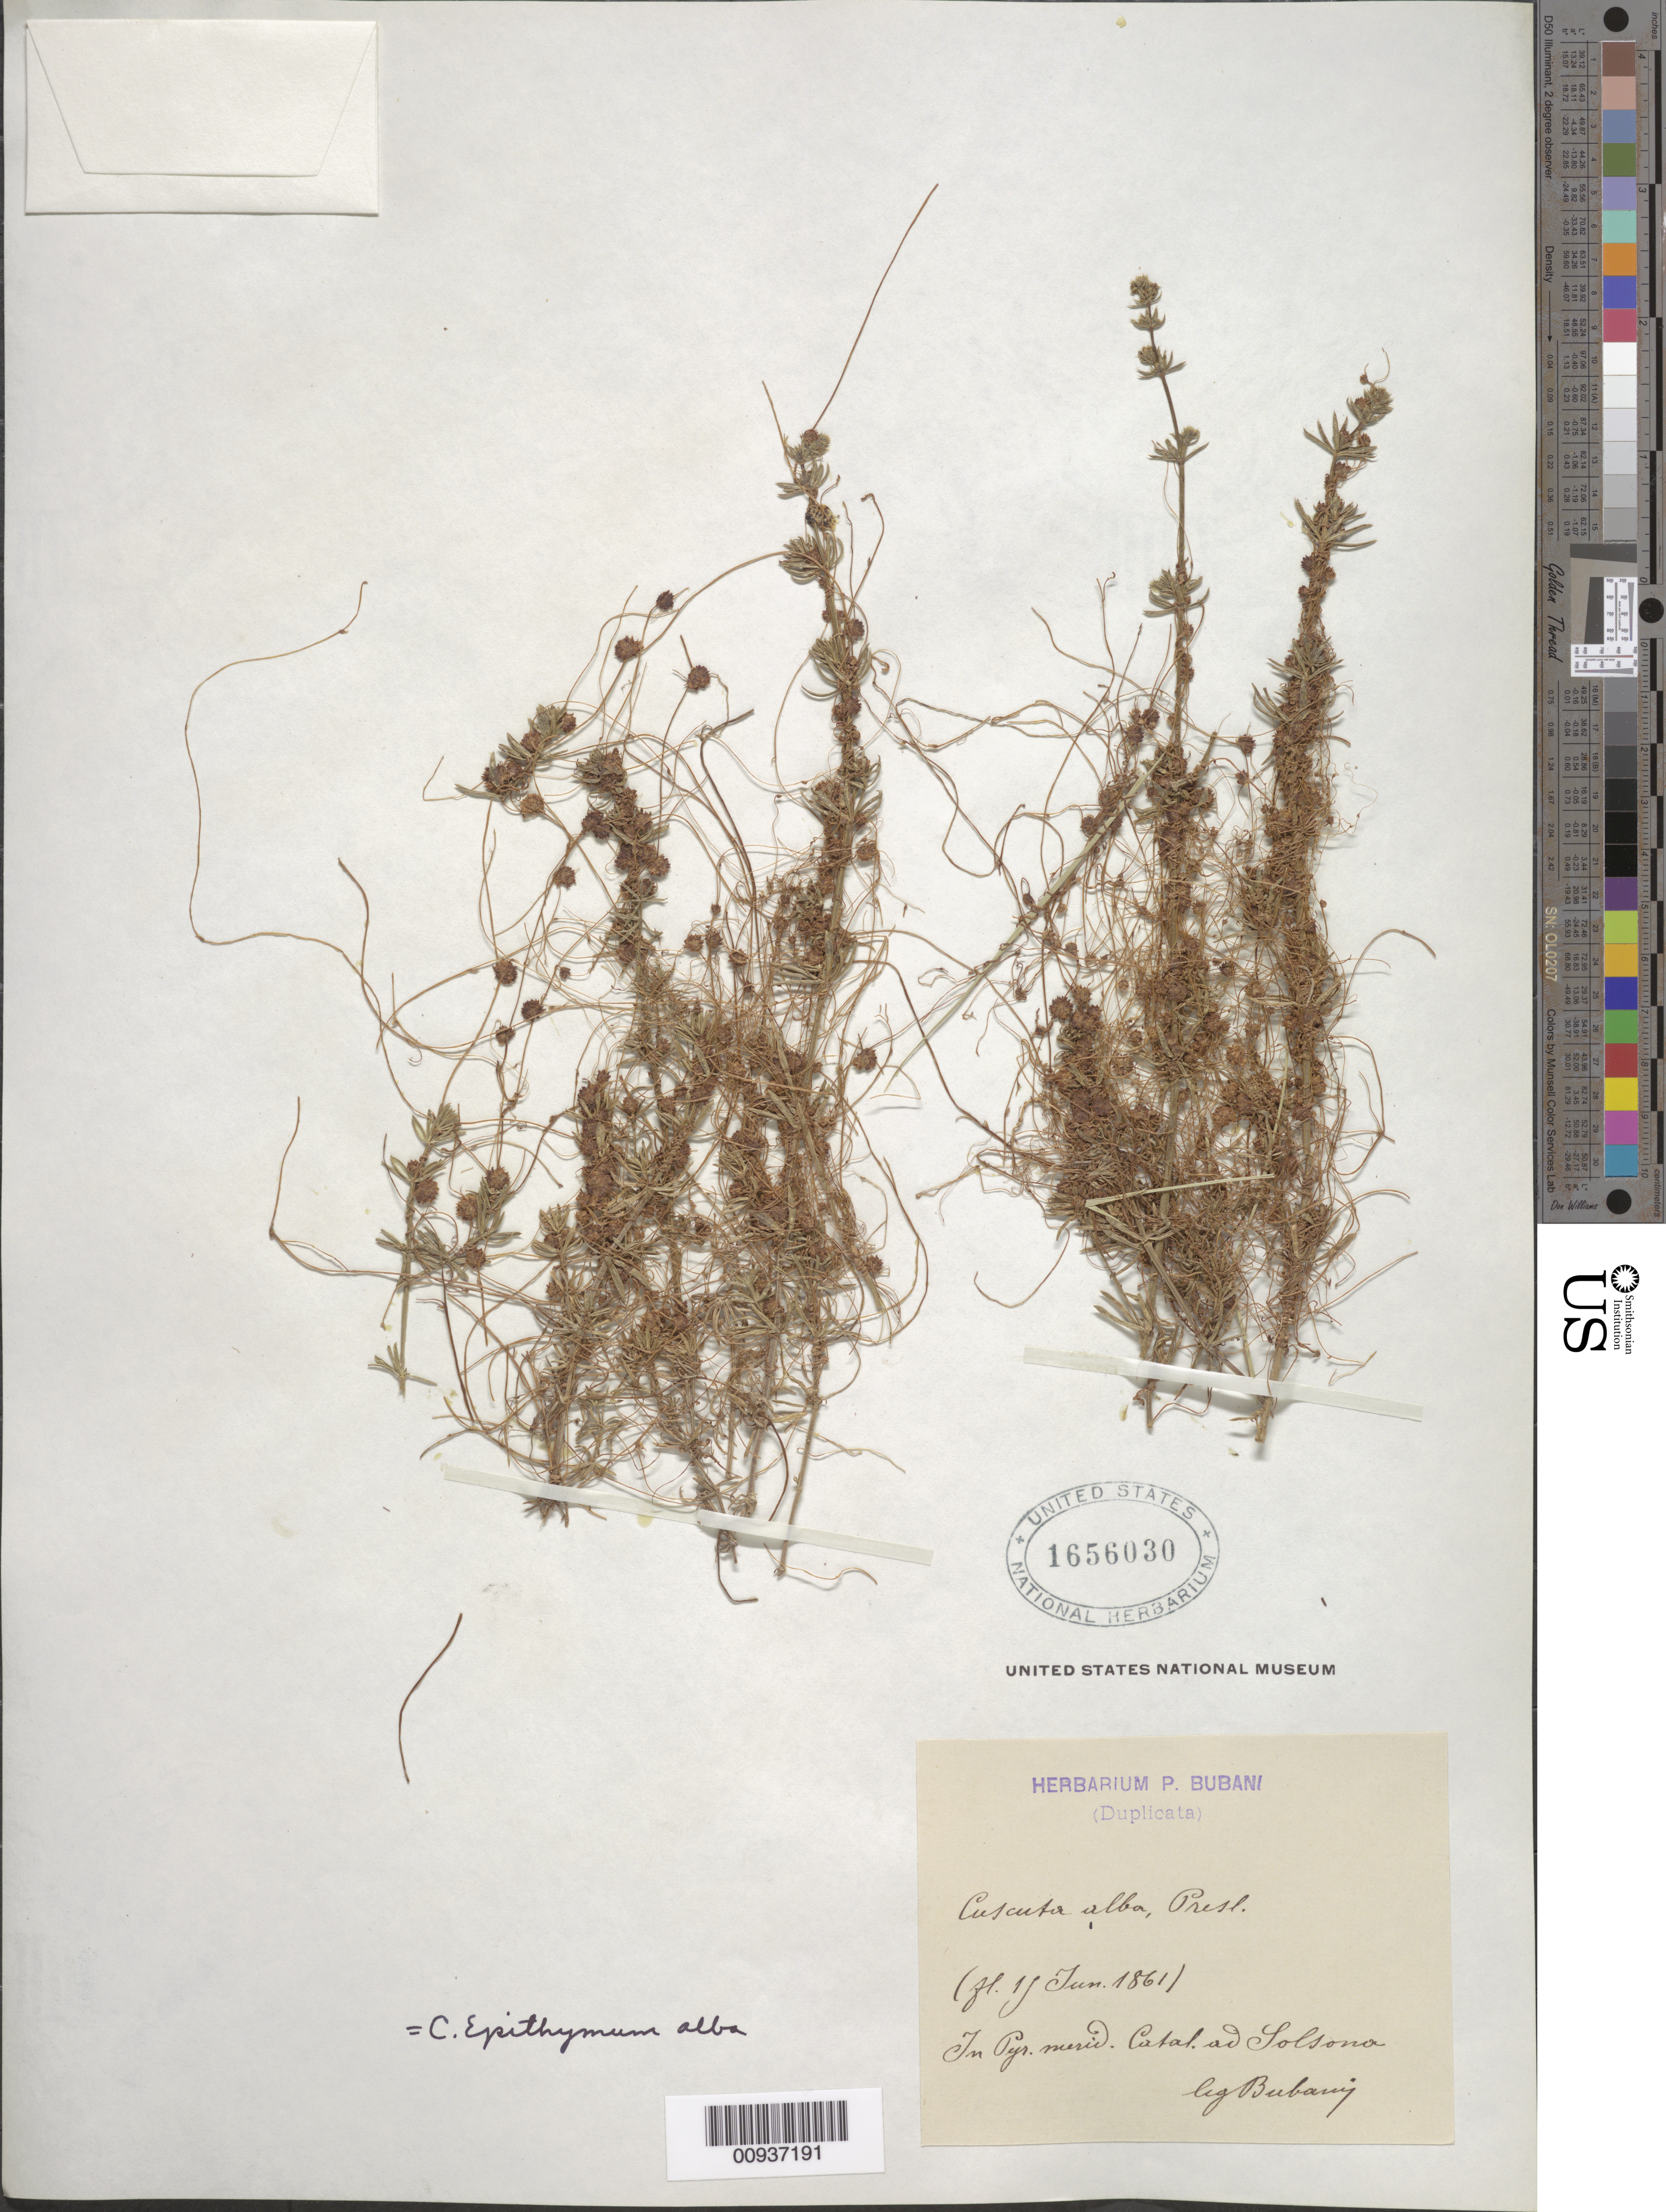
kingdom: Plantae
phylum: Tracheophyta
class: Magnoliopsida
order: Solanales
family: Convolvulaceae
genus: Cuscuta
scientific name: Cuscuta epithymum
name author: Murray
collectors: P. Bubani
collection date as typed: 11 Jun 1861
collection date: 1861-06-11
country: Spain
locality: In Pry. murid. Cabal. Ad Solsona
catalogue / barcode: US 1656030